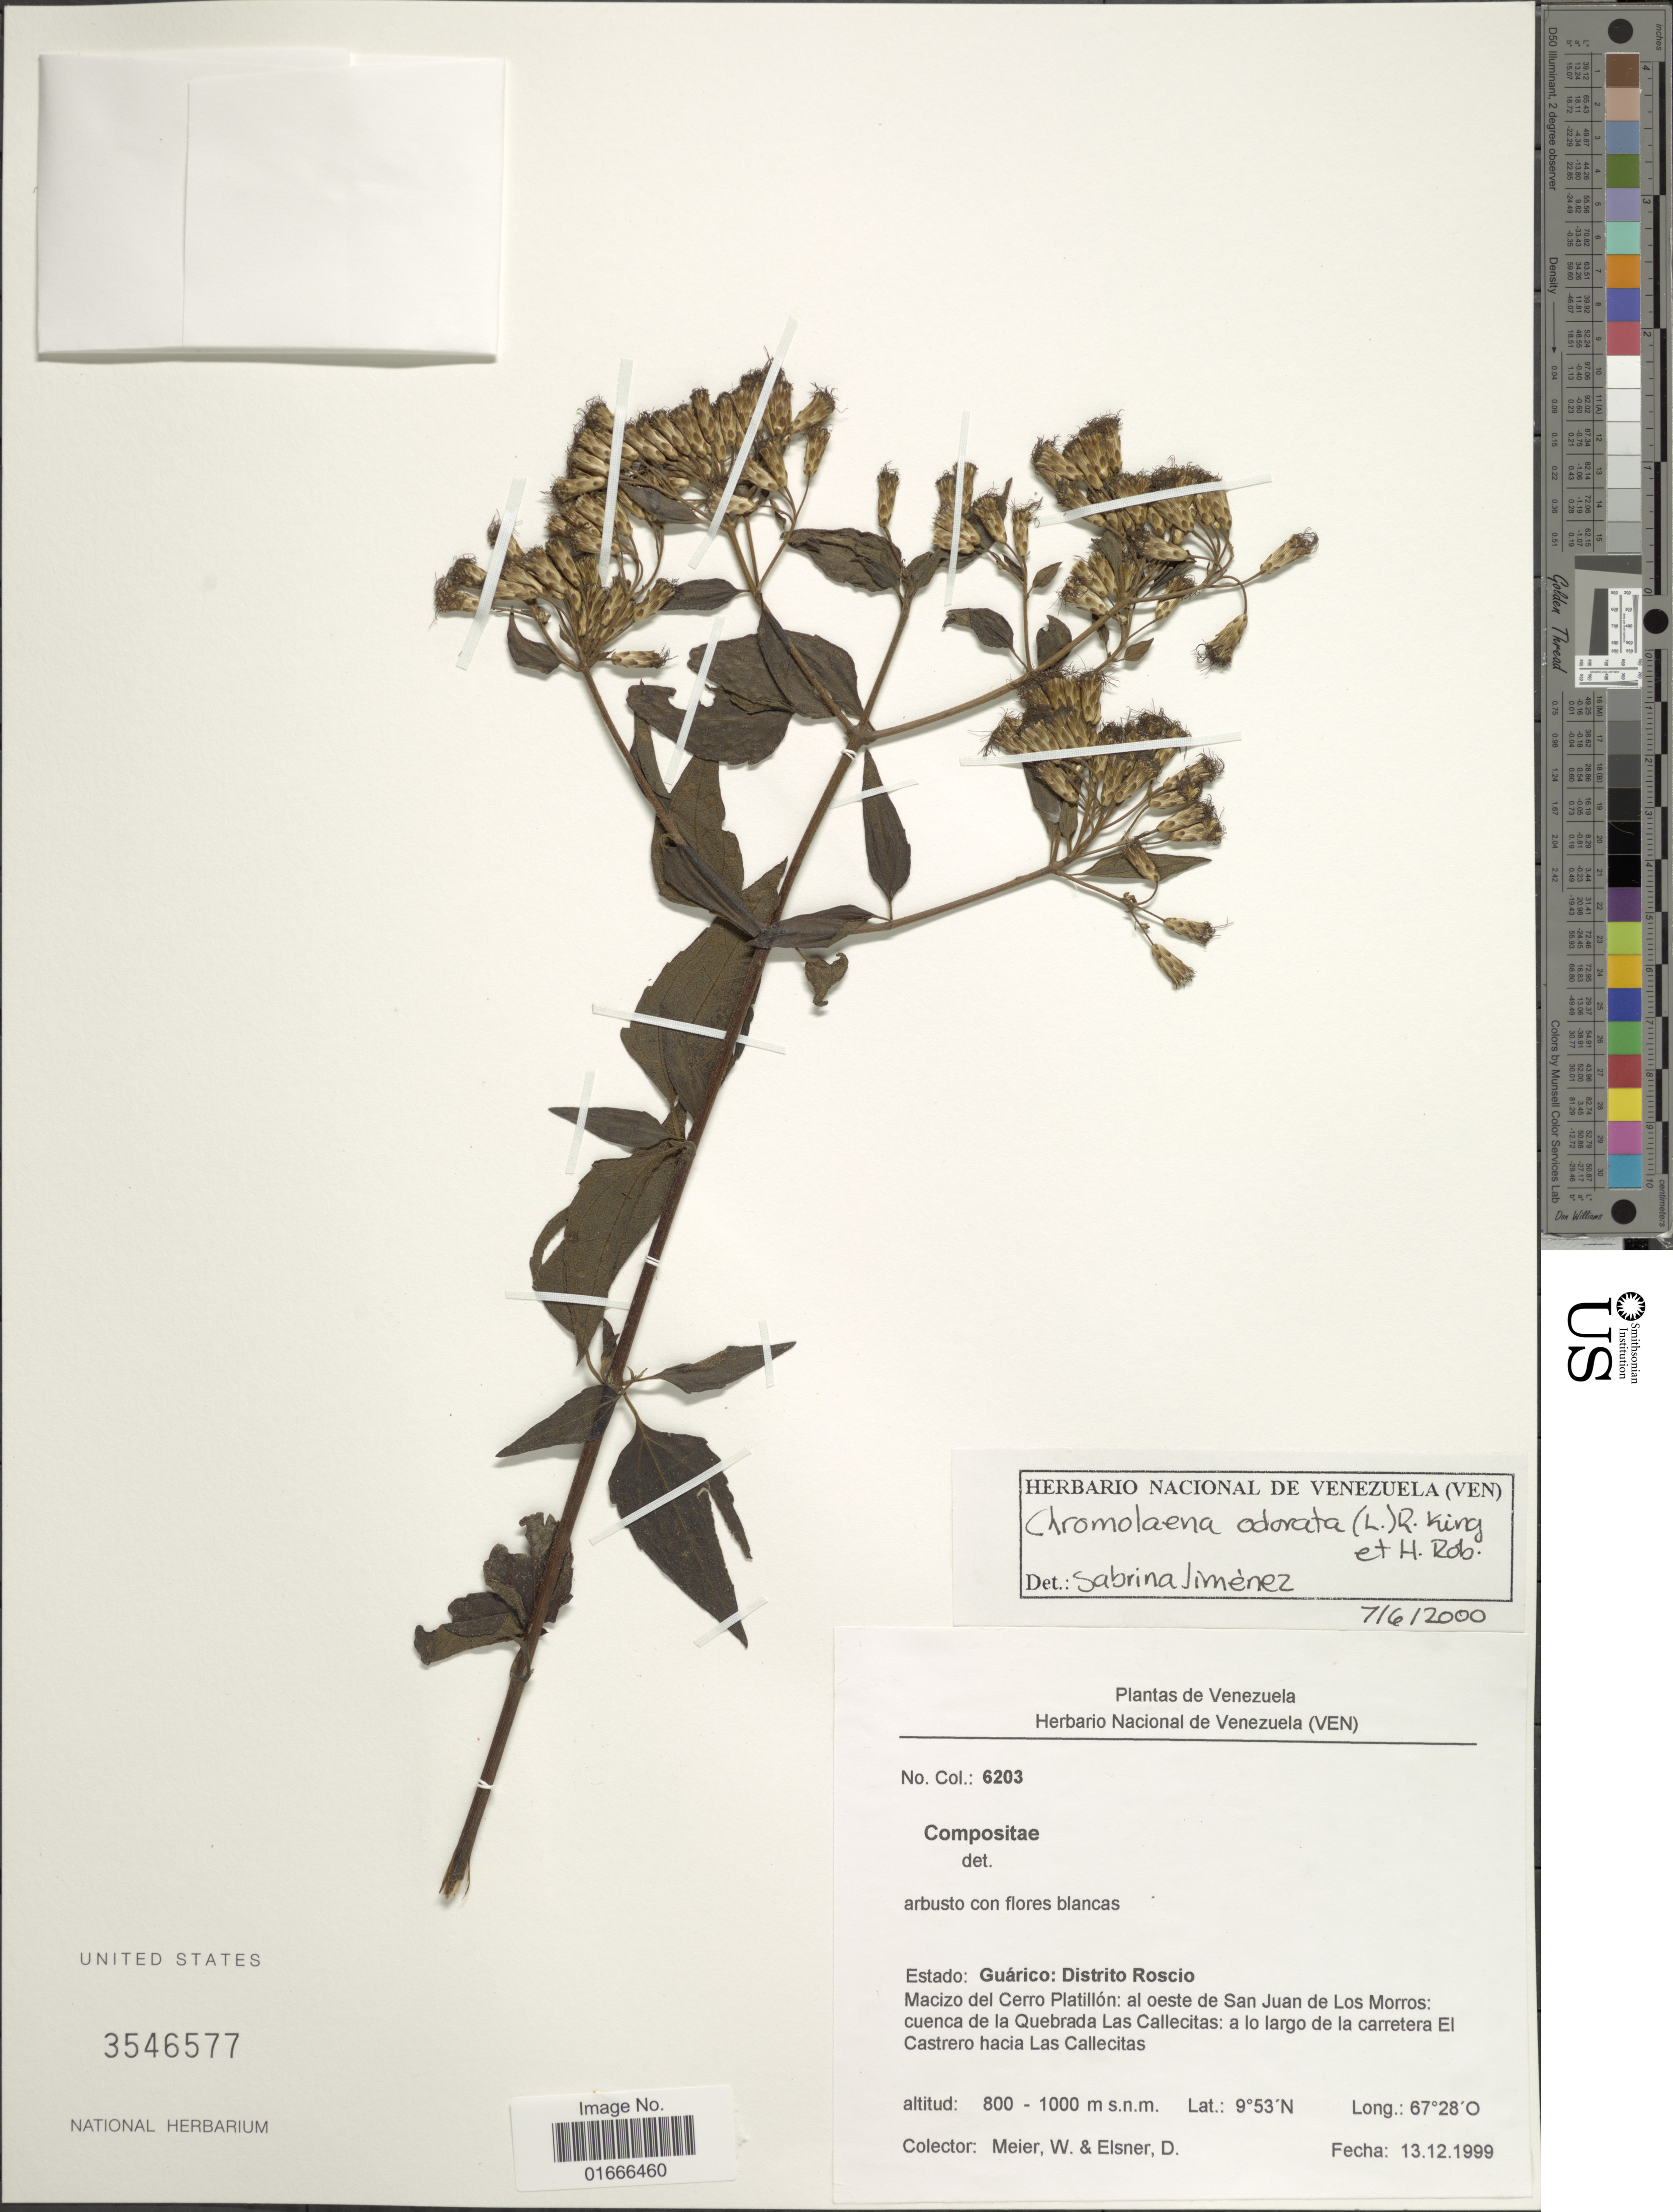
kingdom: Plantae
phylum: Tracheophyta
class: Magnoliopsida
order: Asterales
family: Asteraceae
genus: Chromolaena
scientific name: Chromolaena odorata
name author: (L.) R.M. King & H. Rob.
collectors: W. Meier & D. Elsner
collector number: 5203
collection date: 1999-12-13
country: Venezuela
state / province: Guárico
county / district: Juan Germán Roscio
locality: Distrito Roscio, Macizo del Cerro Platillon, al oeste de San Juan de Los Morros, cuenca de la Quebrada Las Callecitas, a lo largo de la carretera El Castrero hacia Las Callecitas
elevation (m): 800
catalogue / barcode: US 3546577